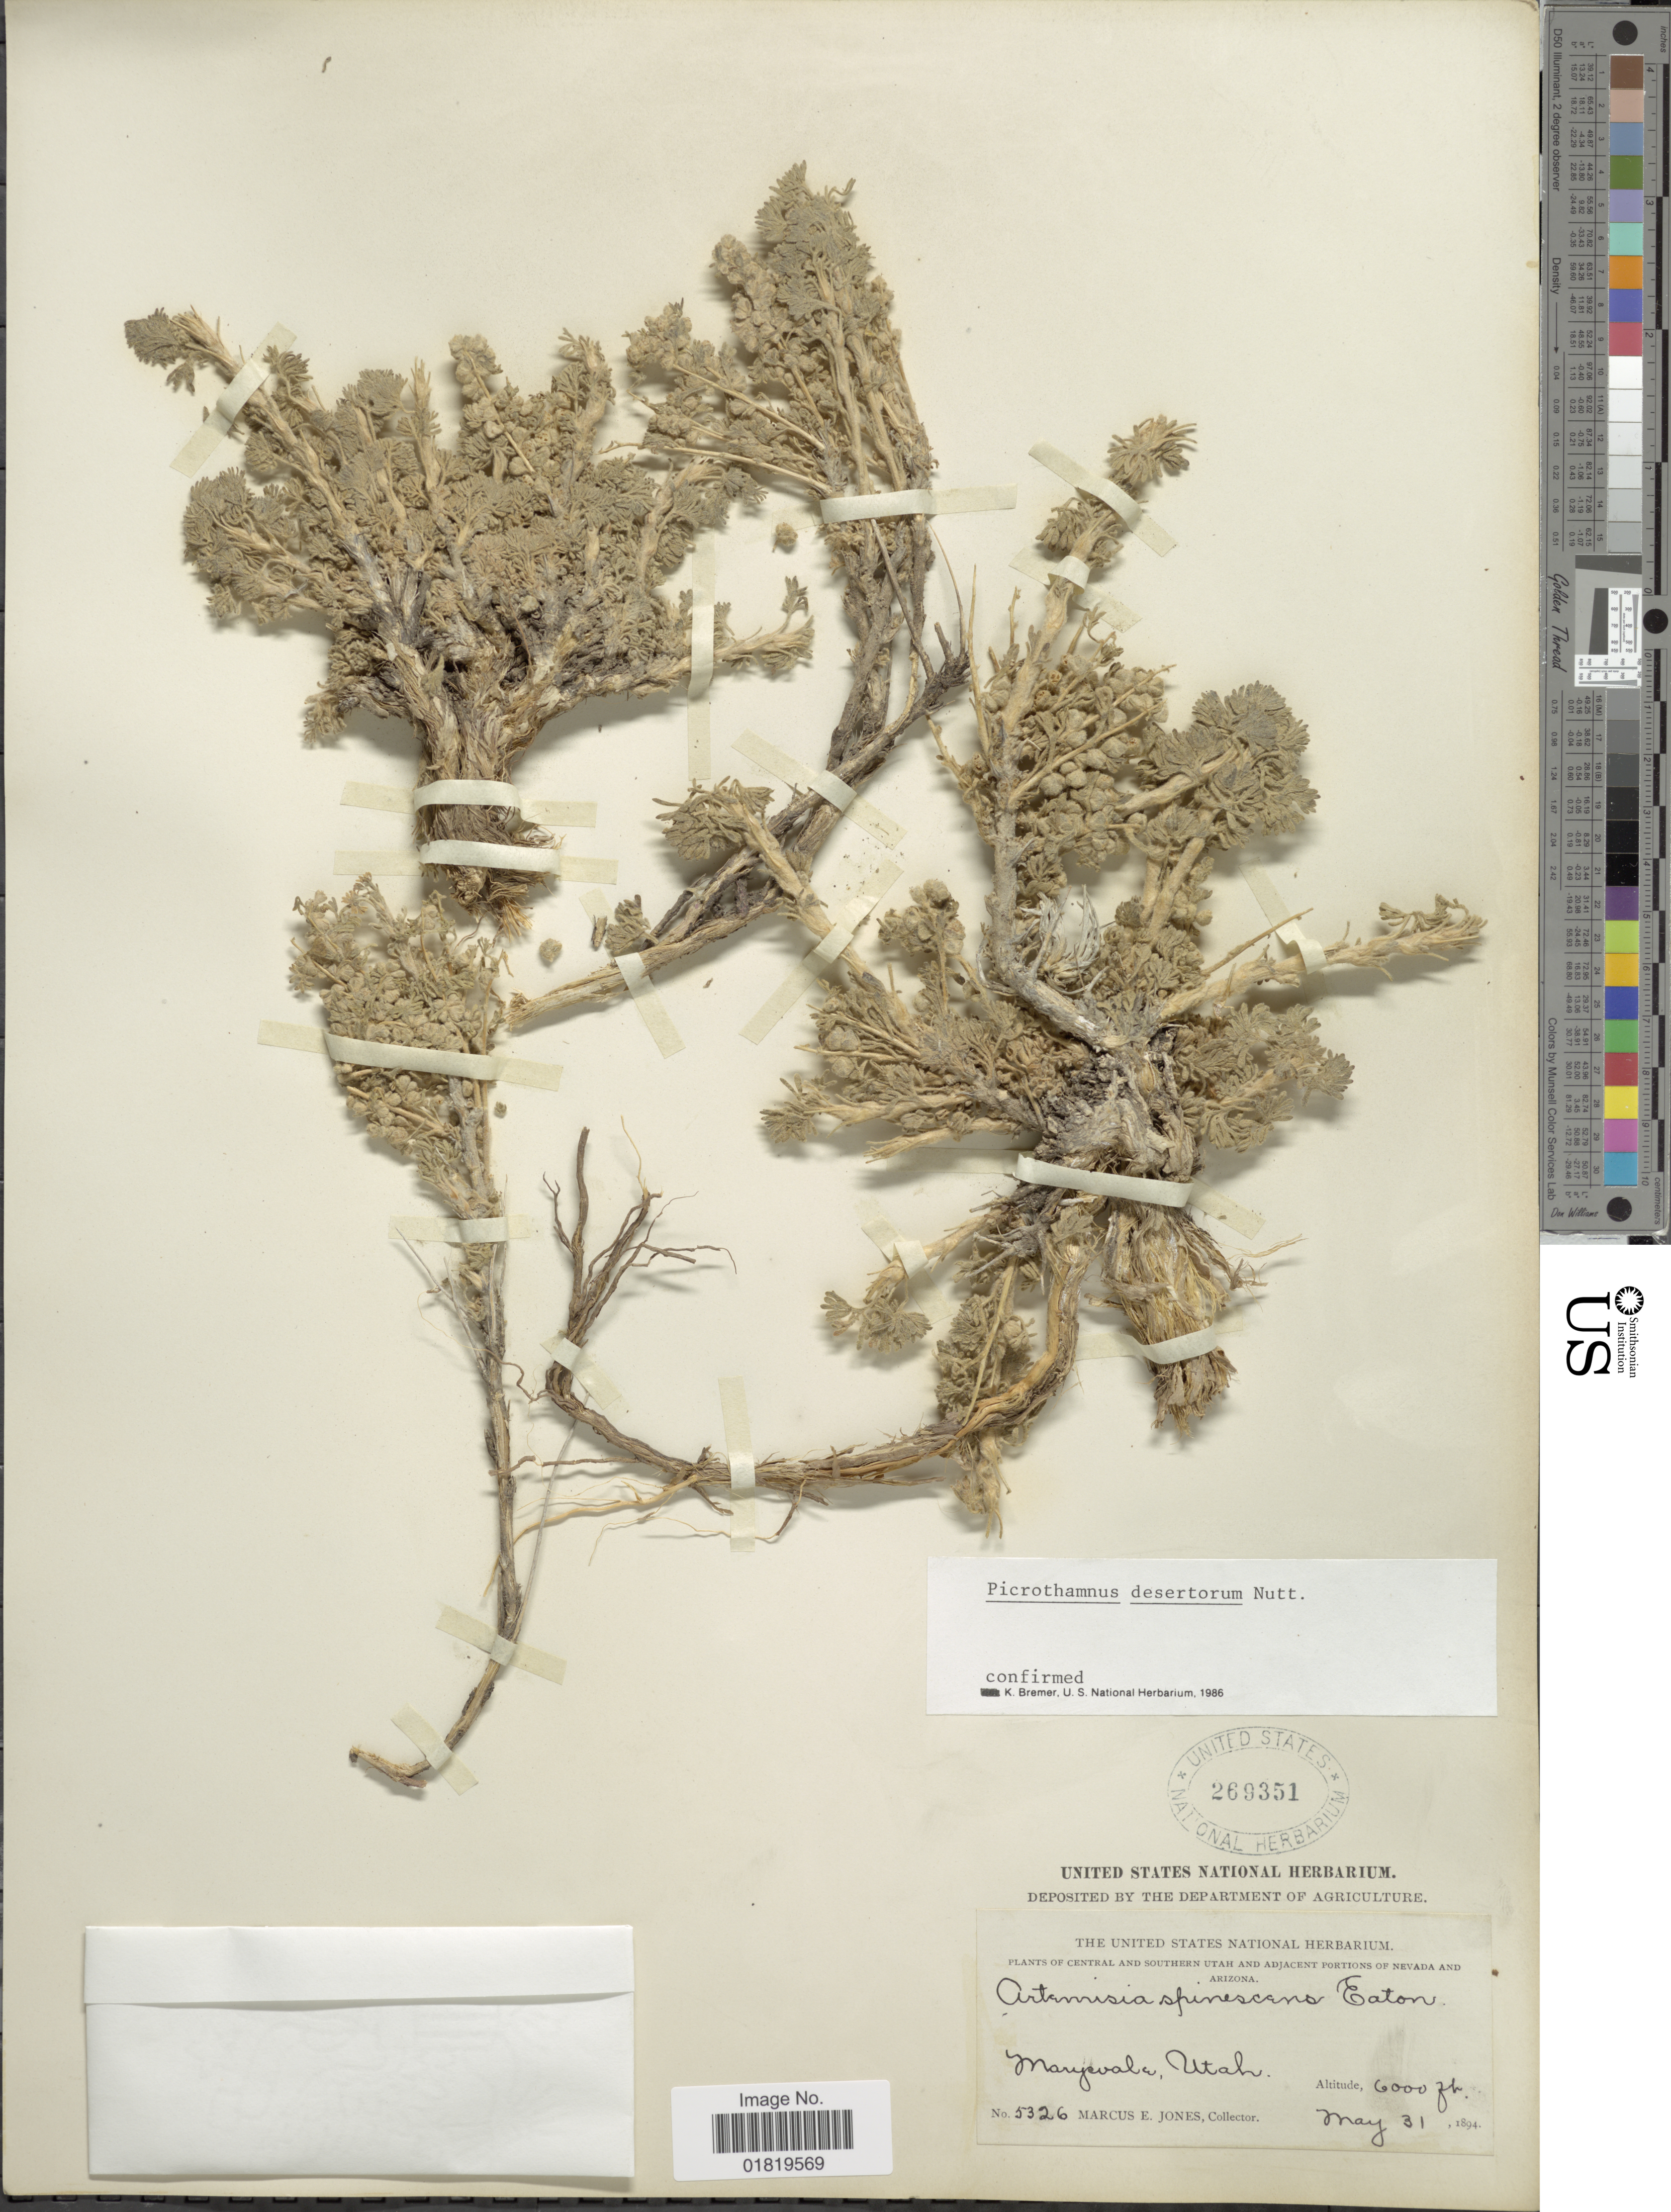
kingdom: Plantae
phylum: Tracheophyta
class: Magnoliopsida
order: Asterales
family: Asteraceae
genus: Picrothamnus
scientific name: Picrothamnus desertorum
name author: Nutt.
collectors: M. E. Jones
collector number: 5326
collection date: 1894-05-31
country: United States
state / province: Utah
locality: Central and Southern Utah, Marysvale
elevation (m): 1829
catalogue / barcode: US 269351